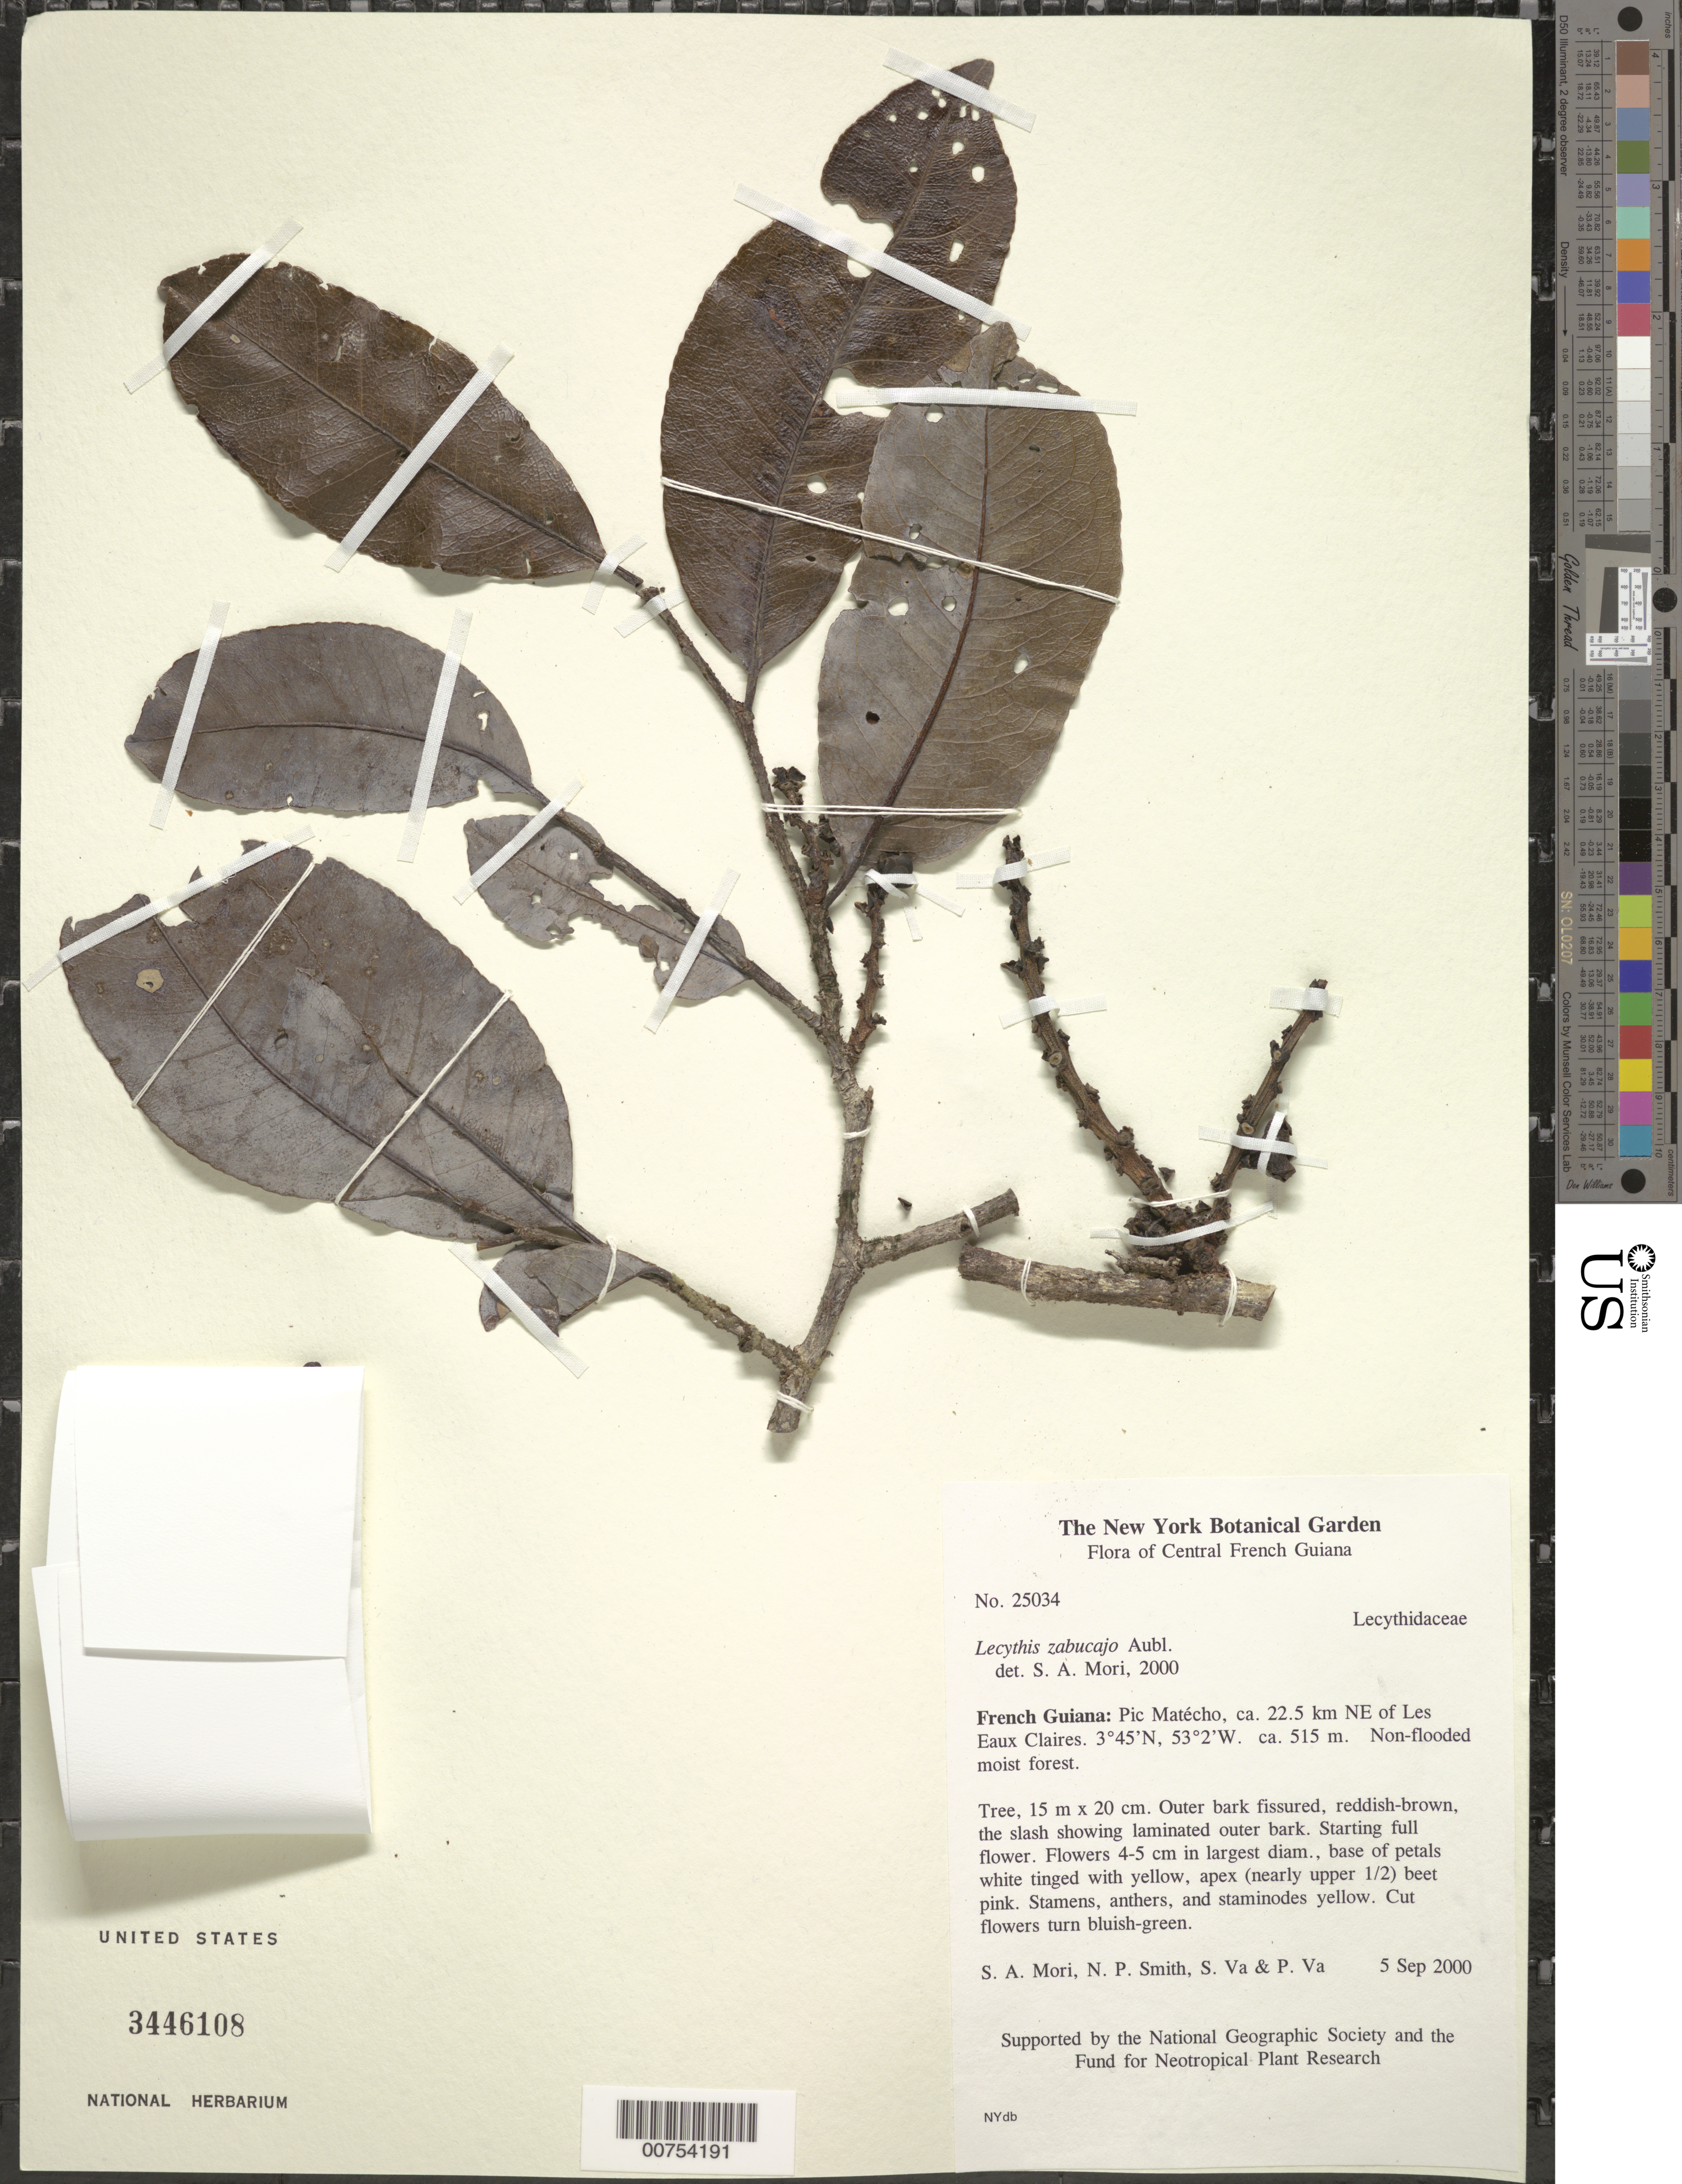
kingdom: Plantae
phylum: Tracheophyta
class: Magnoliopsida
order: Ericales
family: Lecythidaceae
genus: Lecythis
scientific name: Lecythis zabucajo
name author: Aubl.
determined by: Mori, Scott A.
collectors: S. Mori, N. Smith, S. Va & P. Va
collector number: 25034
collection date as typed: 5-Sep-00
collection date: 2000-09-05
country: French Guiana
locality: Pic Matécho, ca 22.5 km NE of Les Eaux Claires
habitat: Non-flooded moist forest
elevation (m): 515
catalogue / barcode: US 3446108